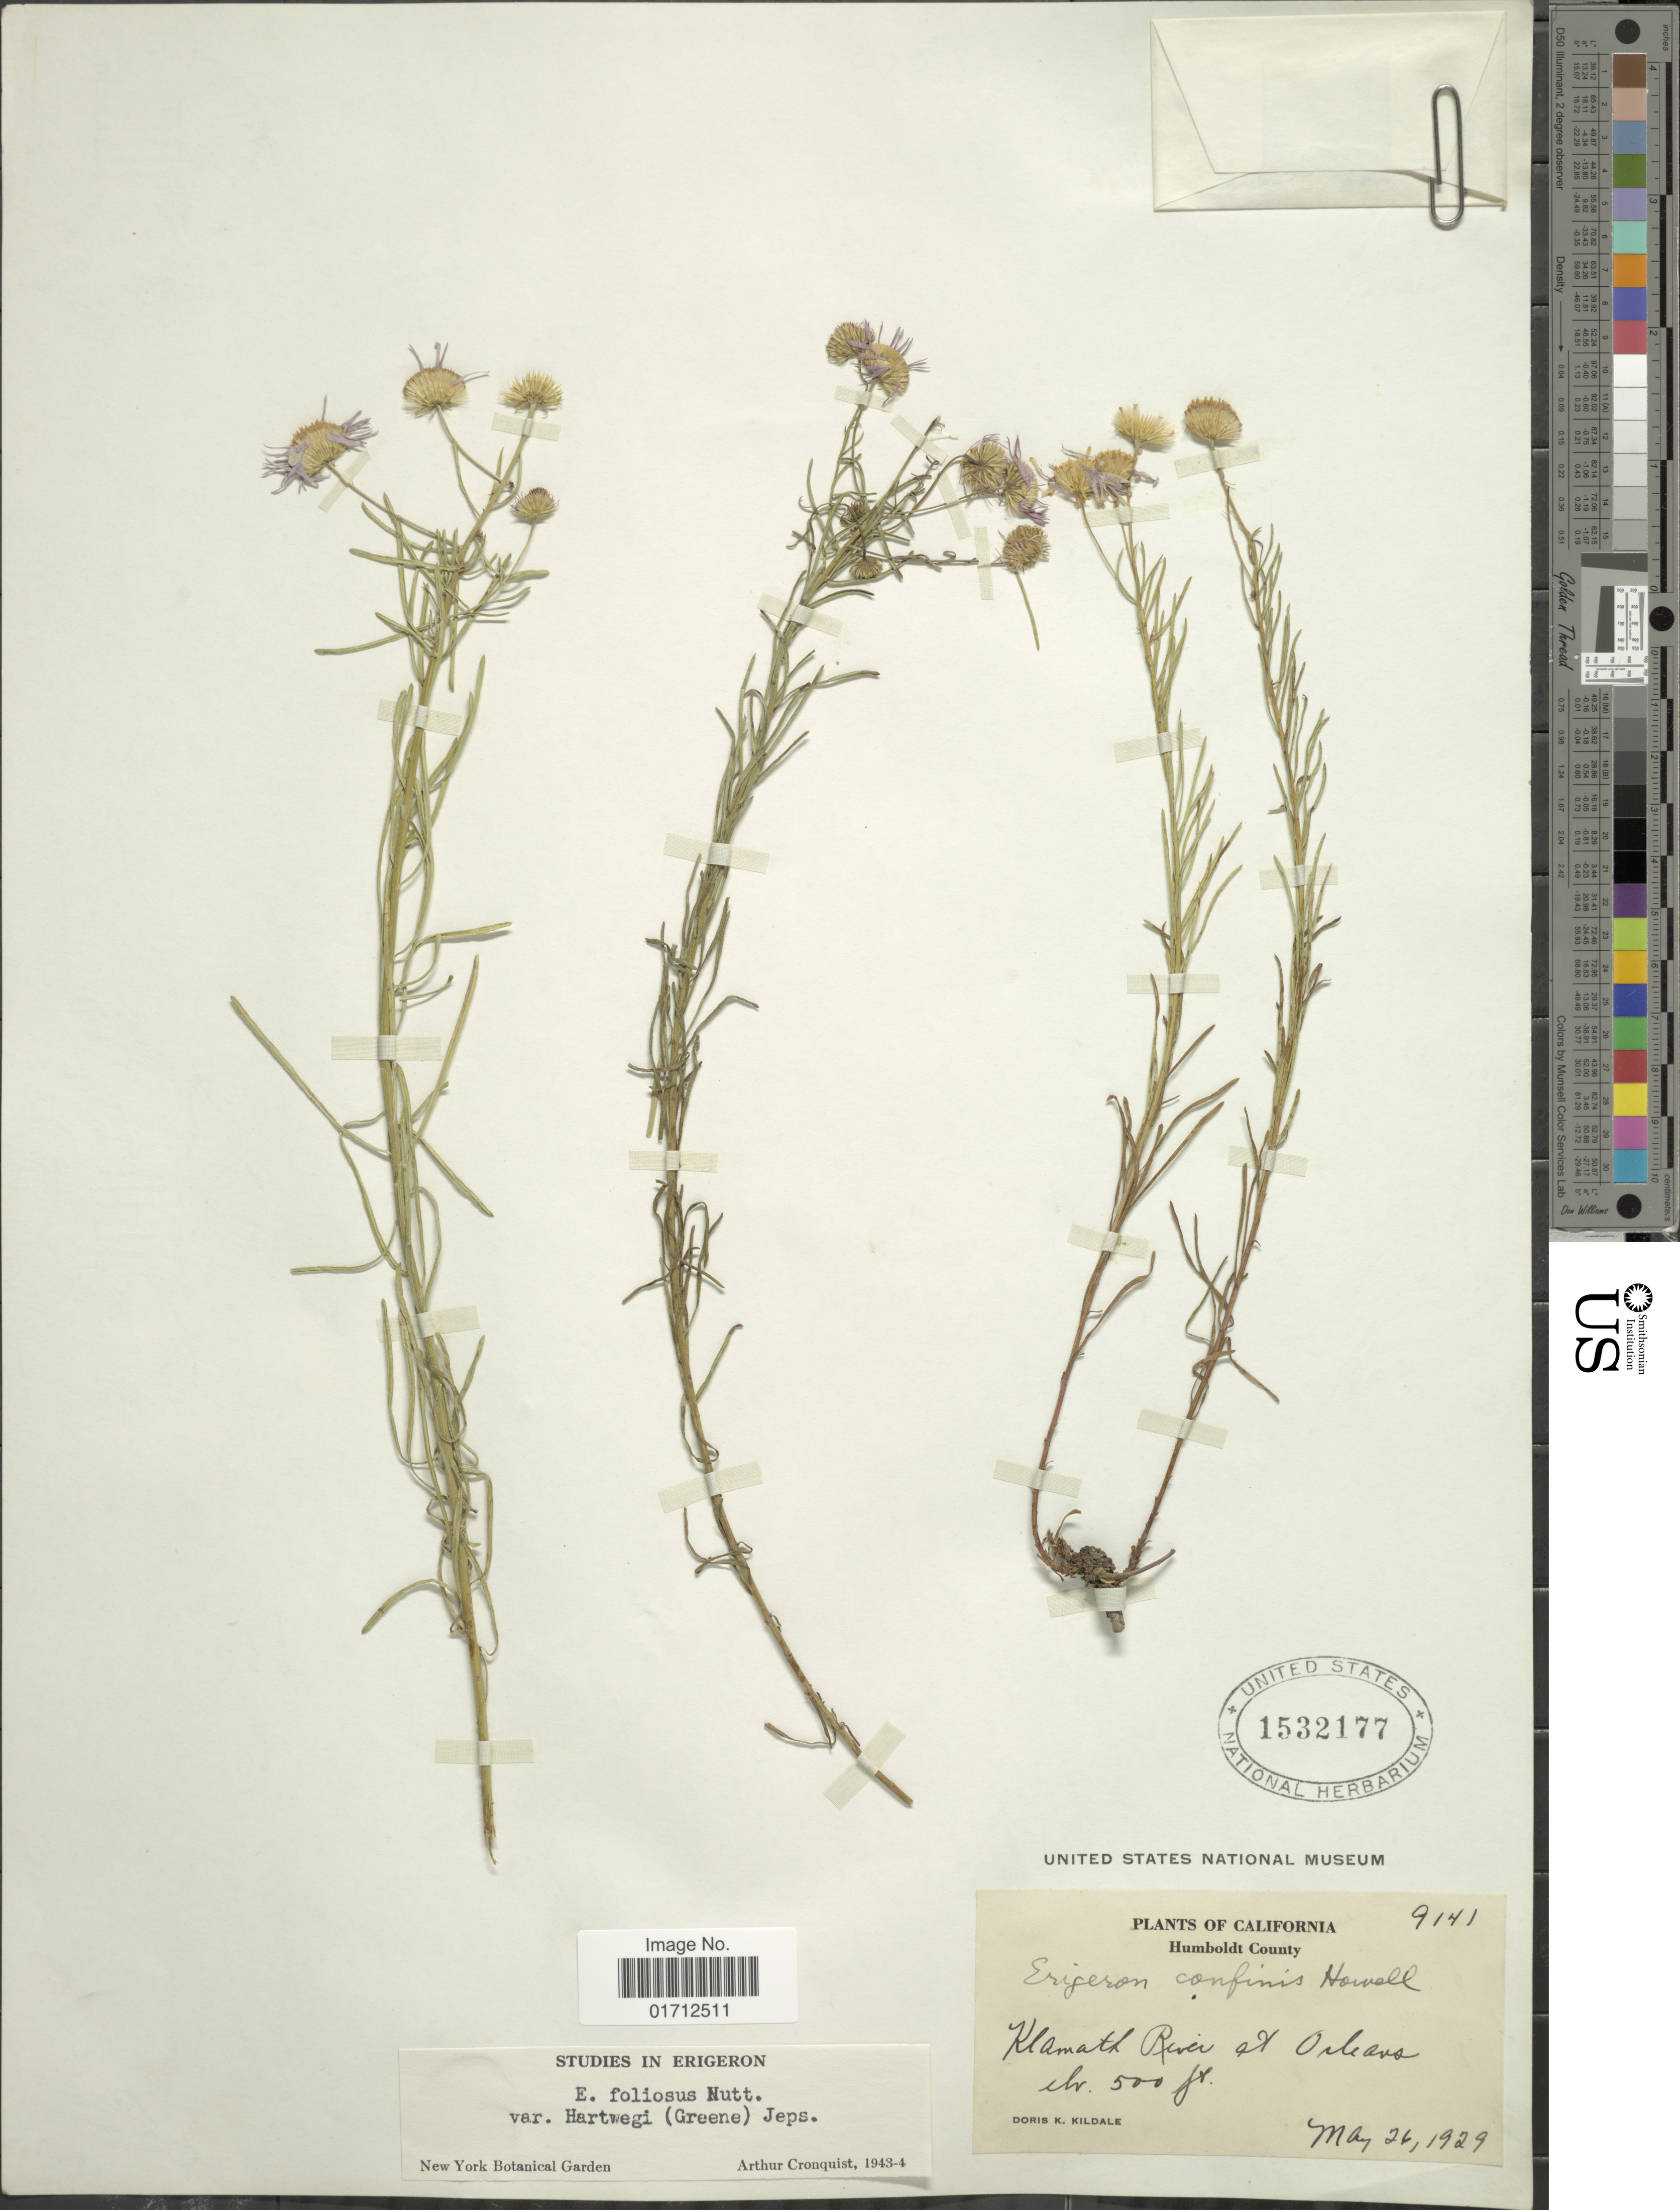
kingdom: Plantae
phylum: Tracheophyta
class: Magnoliopsida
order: Asterales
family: Asteraceae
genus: Erigeron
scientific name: Erigeron foliosus var. hartwegii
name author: (Greene) Jeps.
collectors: D. Kildale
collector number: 9141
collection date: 1929-05-26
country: United States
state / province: California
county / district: Humboldt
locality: Humboldt County, Klamath River at Orleans.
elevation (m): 152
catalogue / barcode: US 1532177